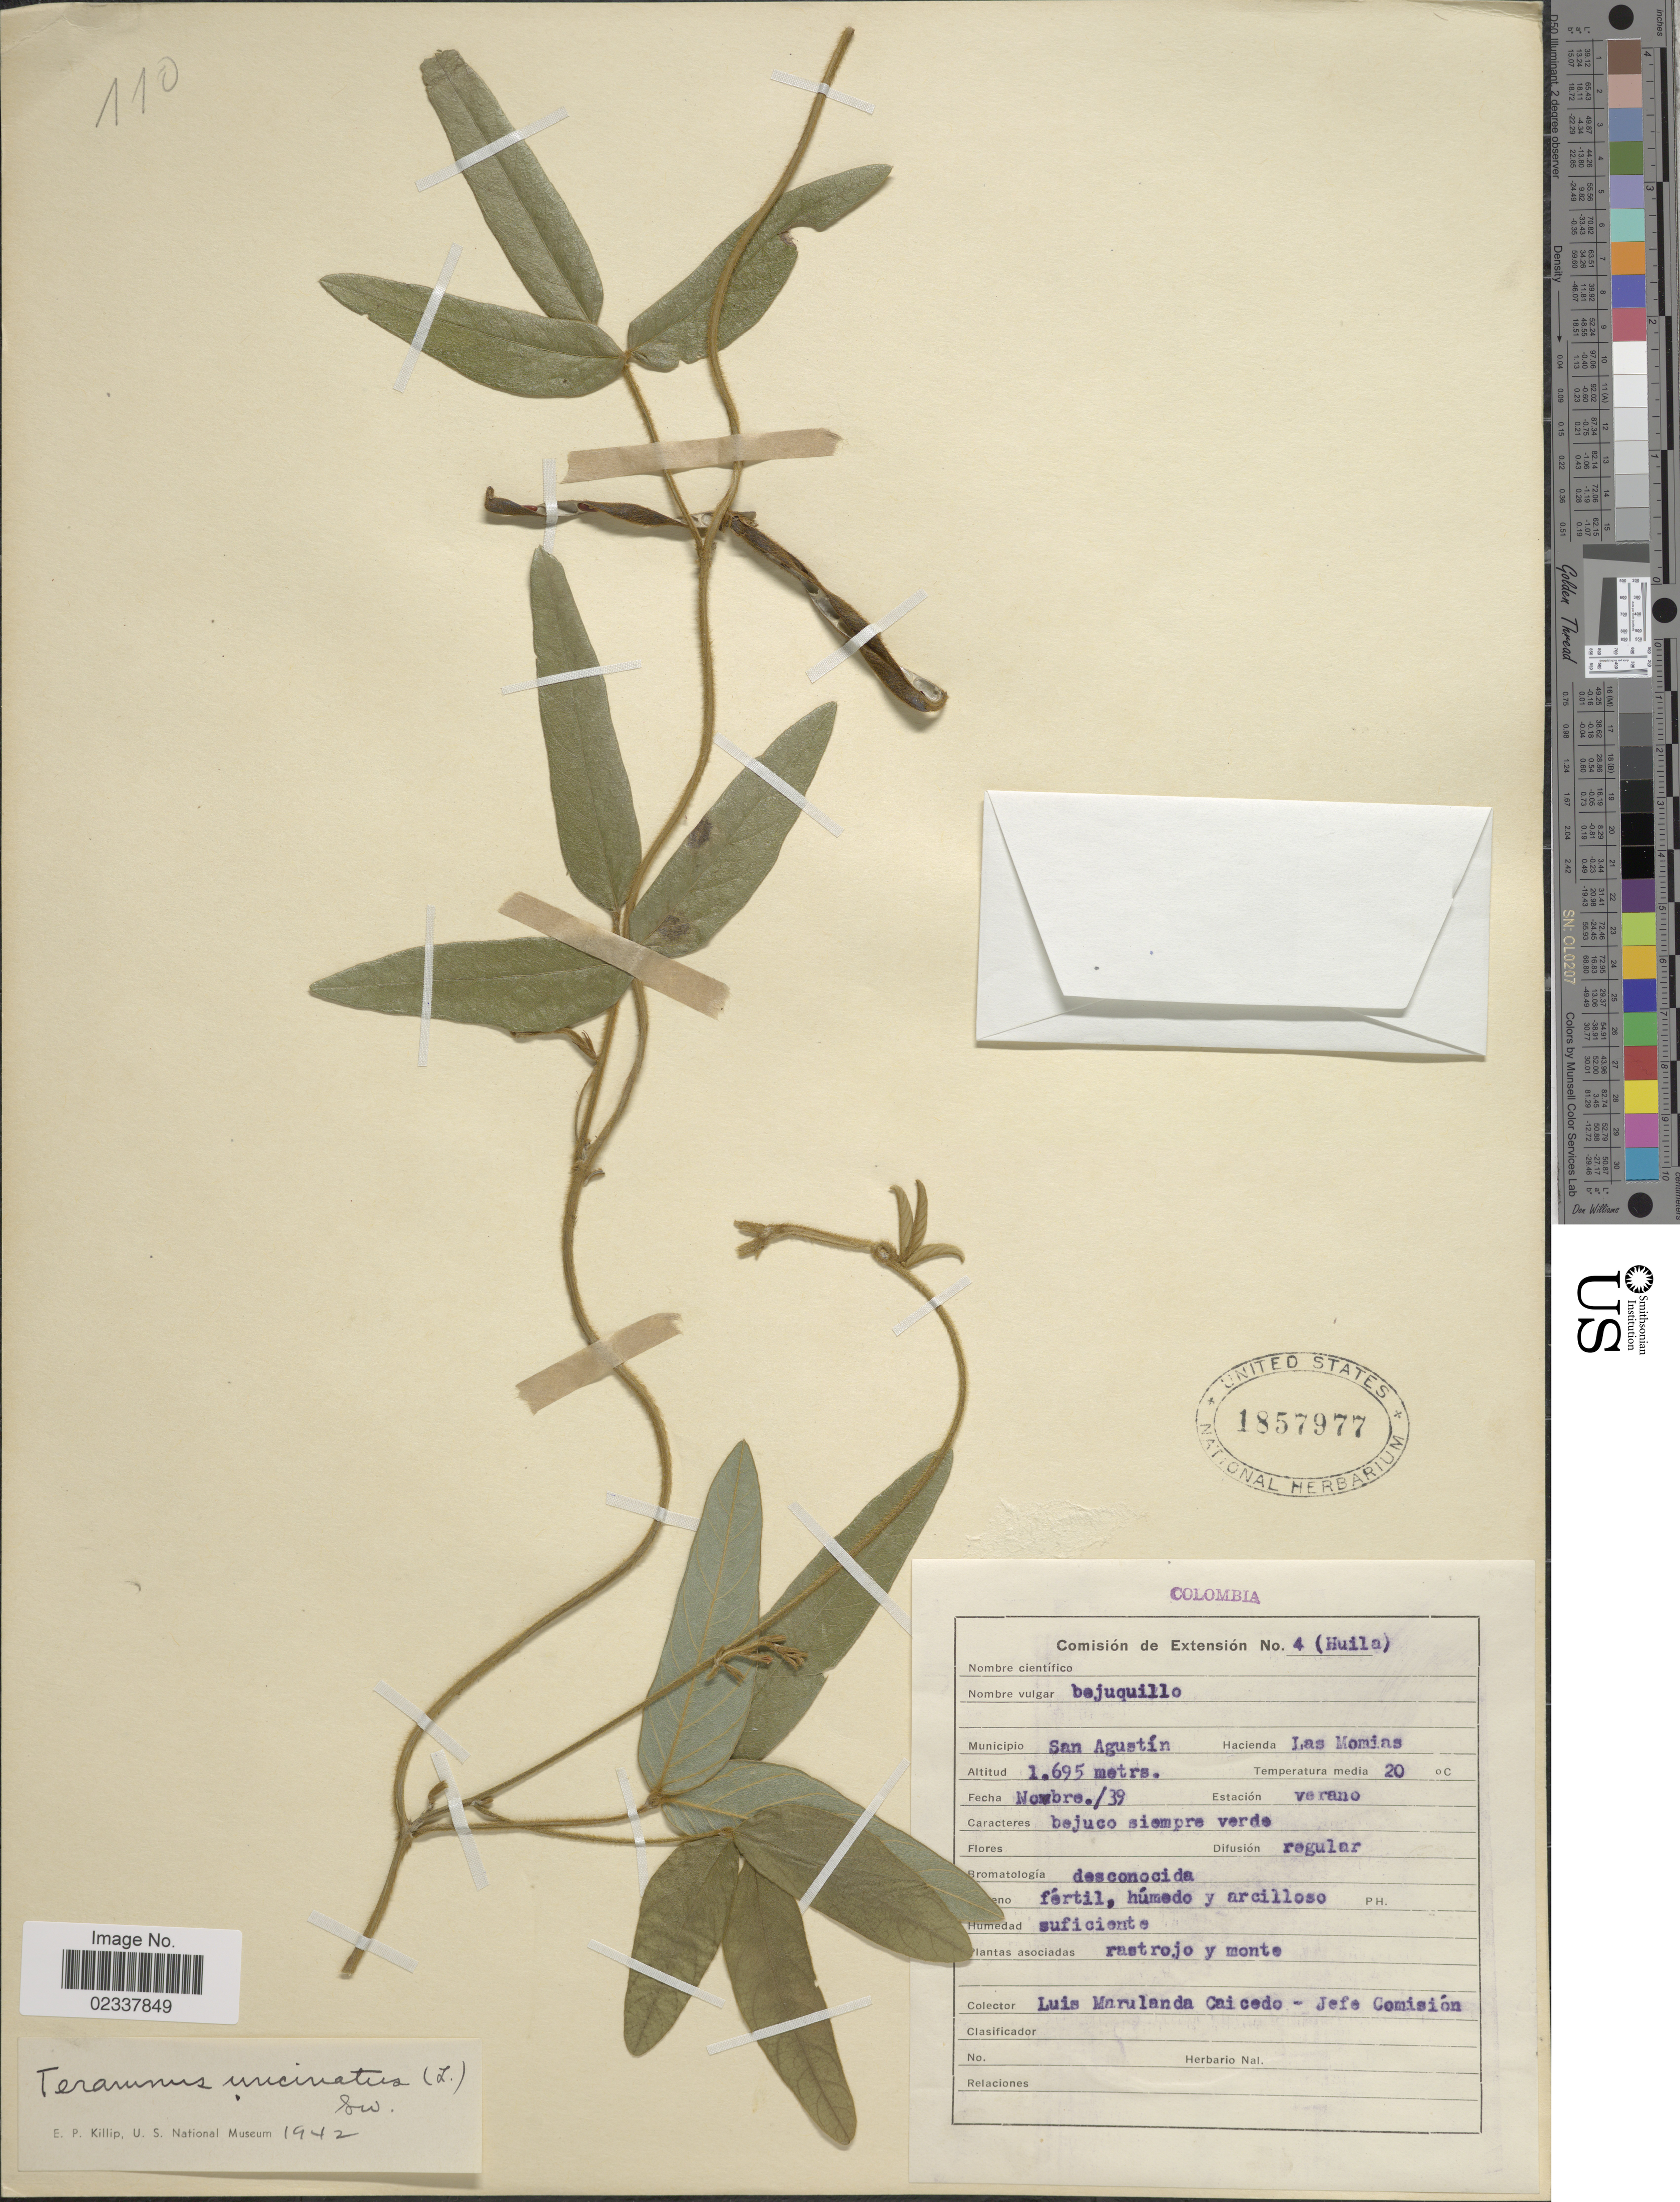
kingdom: Plantae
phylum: Tracheophyta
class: Magnoliopsida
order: Fabales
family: Fabaceae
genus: Teramnus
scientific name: Teramnus uncinatus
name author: (L.) Sw.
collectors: L. Marulanda Caicedo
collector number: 4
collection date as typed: Transcribed d/m/y: /11/39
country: Colombia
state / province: Huila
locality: Municipio San Agustin, Hacienda Las Marias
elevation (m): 1695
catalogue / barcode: US 1857977